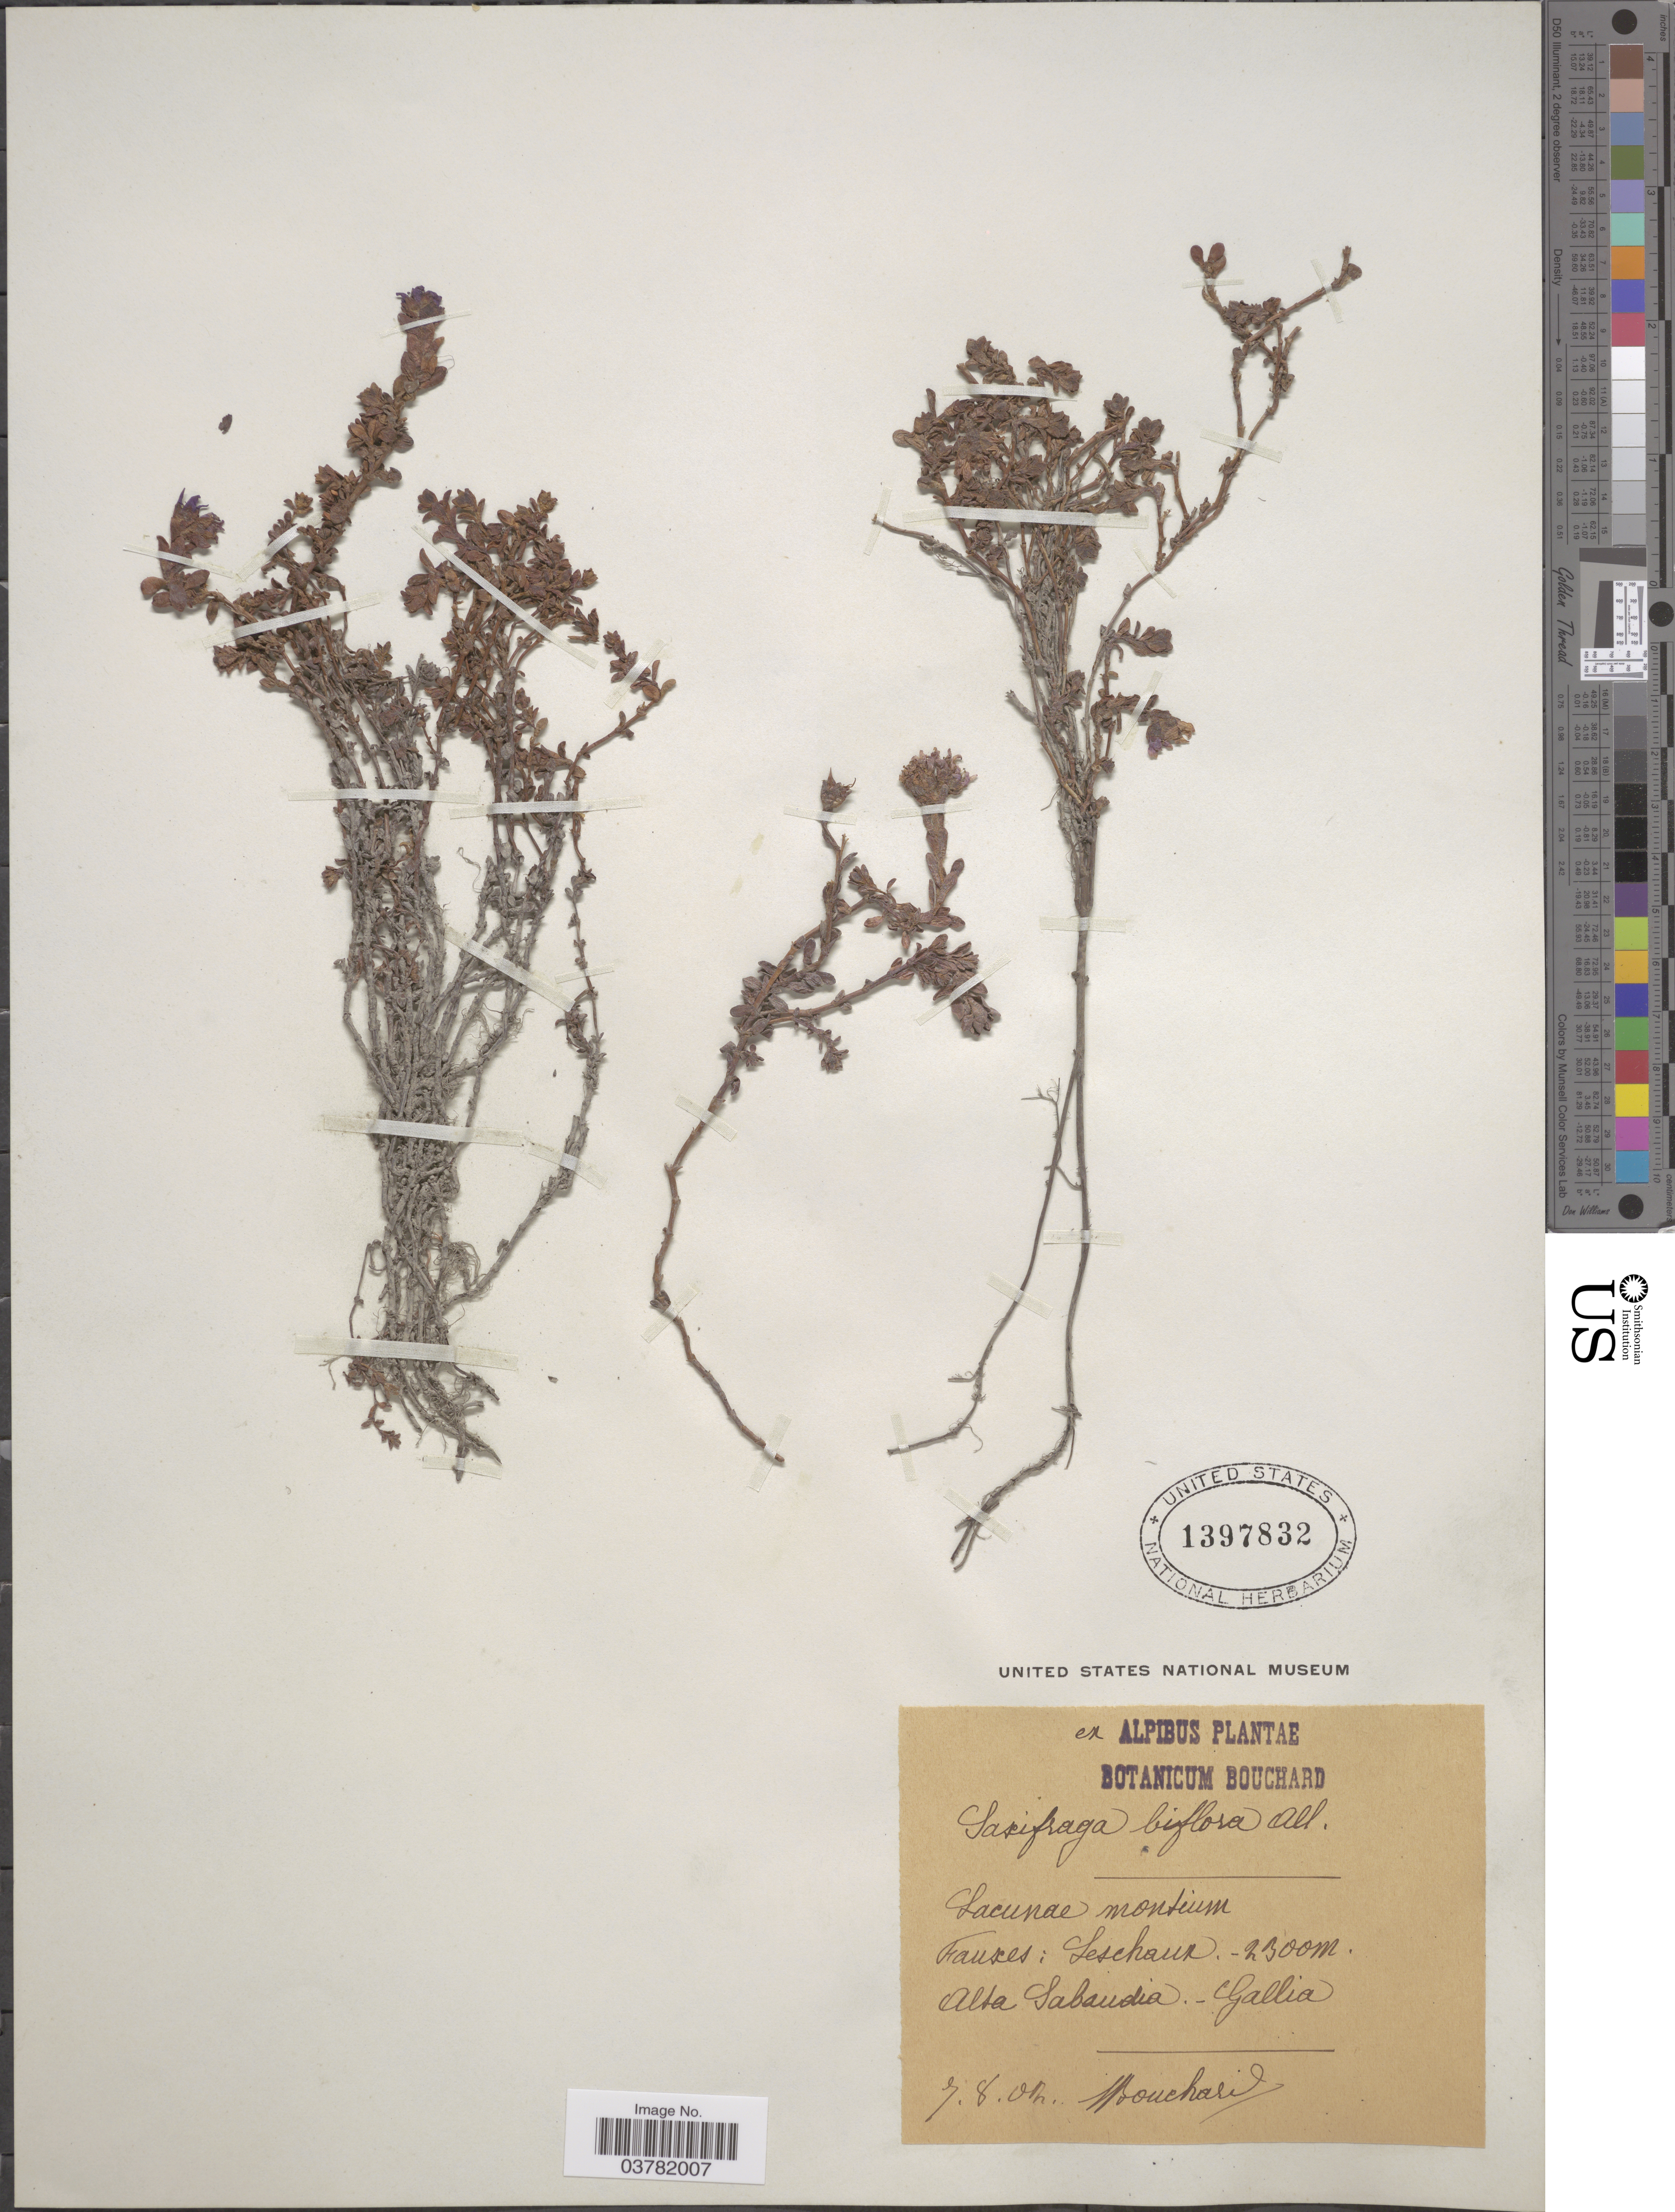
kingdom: Plantae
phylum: Tracheophyta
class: Magnoliopsida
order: Saxifragales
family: Saxifragaceae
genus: Saxifraga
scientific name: Saxifraga biflora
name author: All.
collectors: -. Bouchard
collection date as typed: Transcribed d/m/y: 7/8/2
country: France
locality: Faures [interpreted]: Leschaux. Alta Sabaudia - Gallia.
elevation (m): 2300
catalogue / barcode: US 1397832